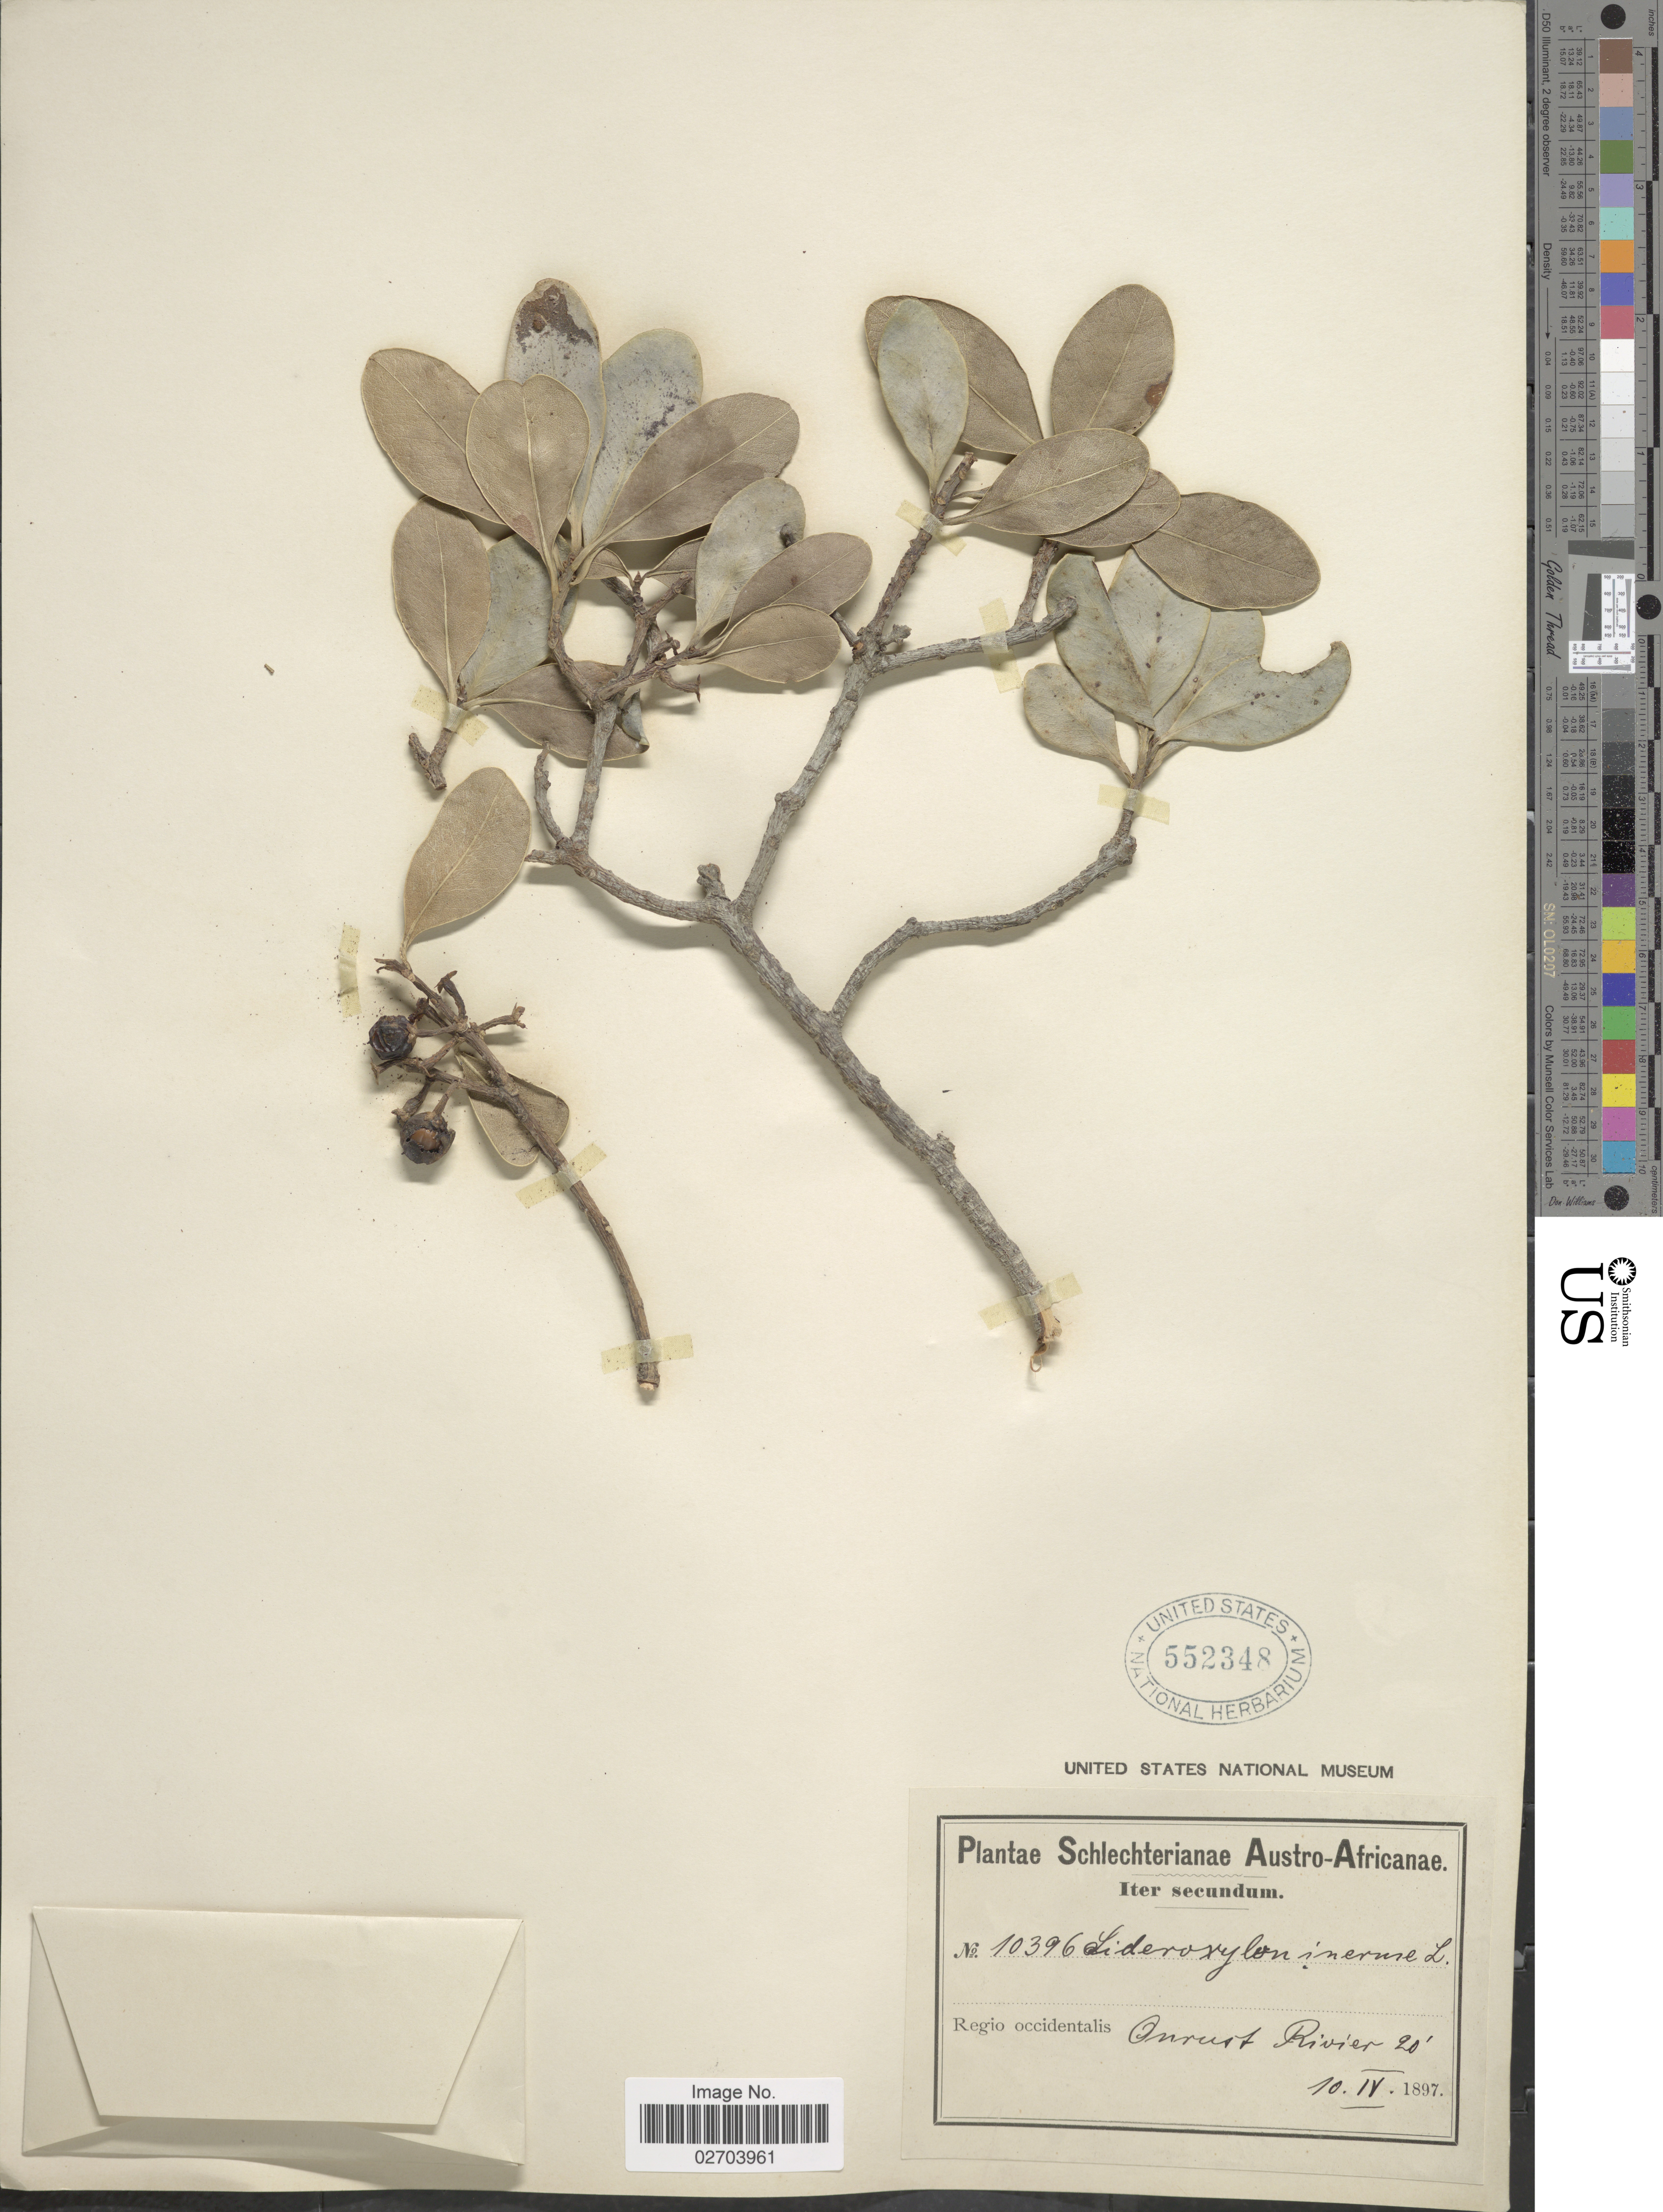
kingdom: Plantae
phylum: Tracheophyta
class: Magnoliopsida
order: Ericales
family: Sapotaceae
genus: Sideroxylon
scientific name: Sideroxylon inerme subsp. inerme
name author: L.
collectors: Schlechter, --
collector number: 10396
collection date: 1897-04-10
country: South Africa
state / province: Western Cape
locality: Austro-Africanae, Regio occidentalis. Onrust Rivier.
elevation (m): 6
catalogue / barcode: US 552348